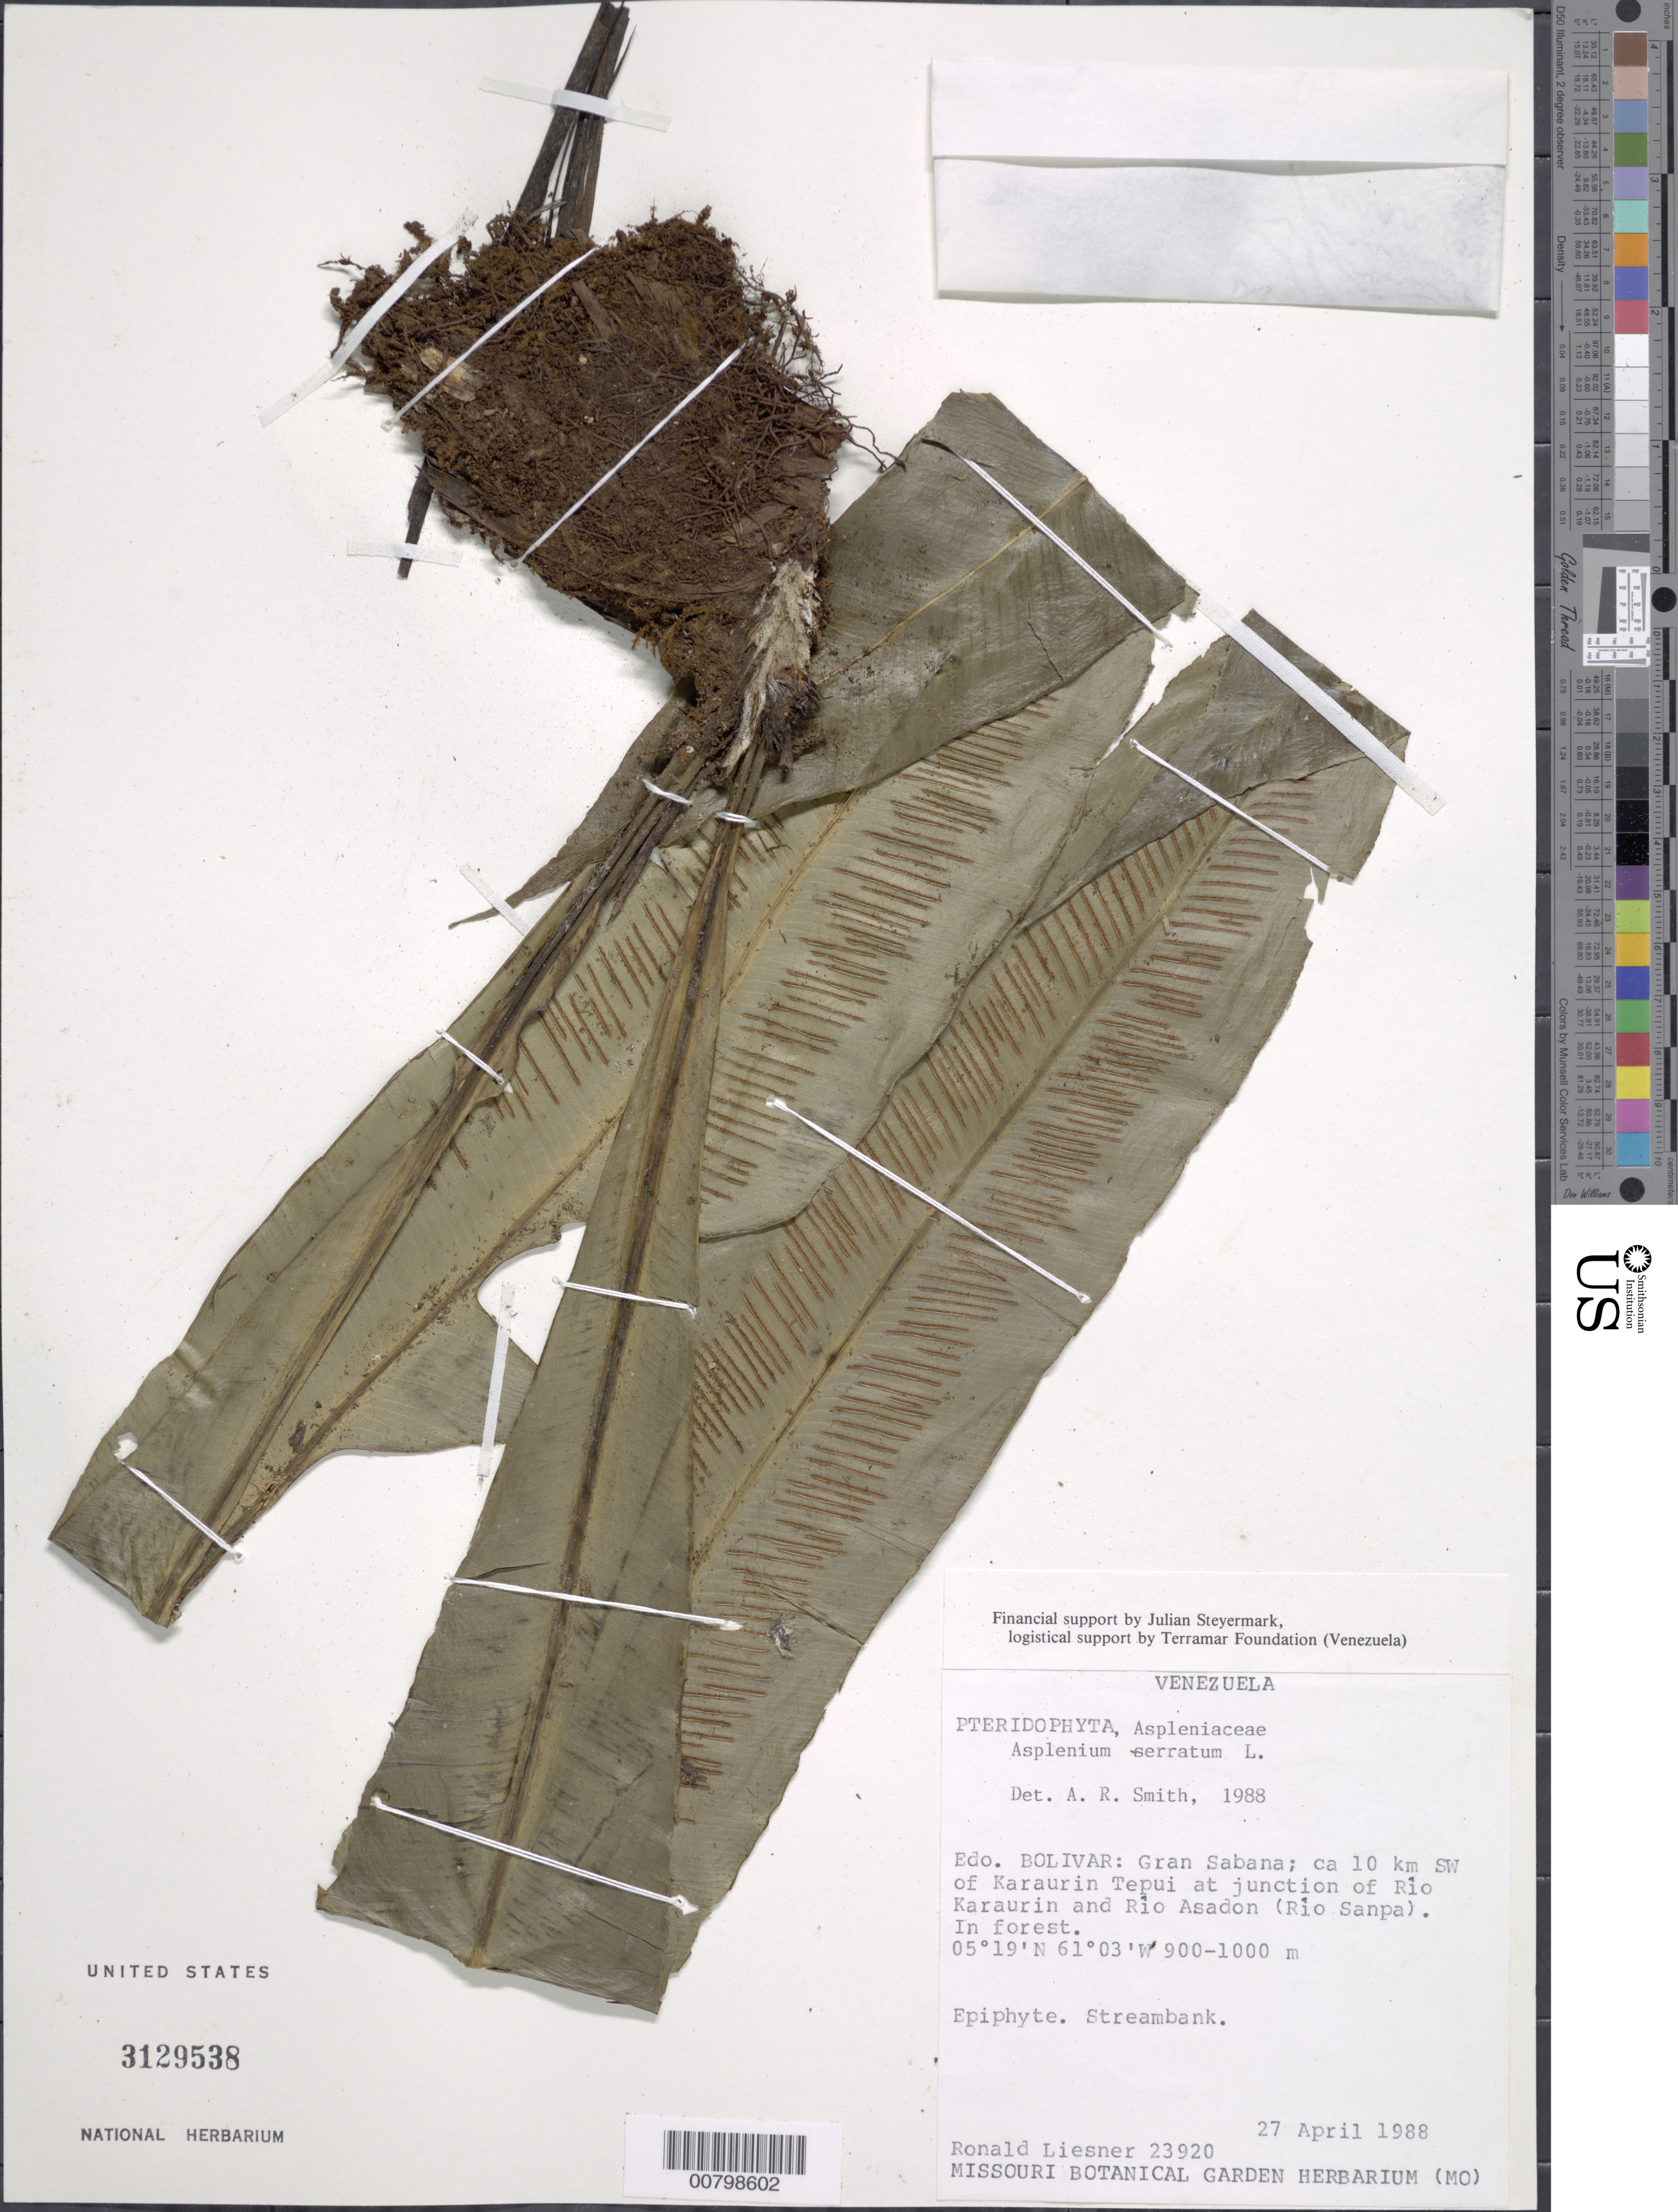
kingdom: Plantae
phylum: Tracheophyta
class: Polypodiopsida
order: Polypodiales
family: Aspleniaceae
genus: Asplenium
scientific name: Asplenium serratum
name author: L.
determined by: Smith, Alan R., (UC)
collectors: R. L. Liesner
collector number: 23920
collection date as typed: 27-Apr-88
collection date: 1988-04-27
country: Venezuela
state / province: Bolívar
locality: Gran Sabana, ca 10 km SW of Karaurin tepuí at junction of Río Karaurin and Río Asadon (Río Sanpa)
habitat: Streambank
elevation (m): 900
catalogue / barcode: US 3129538